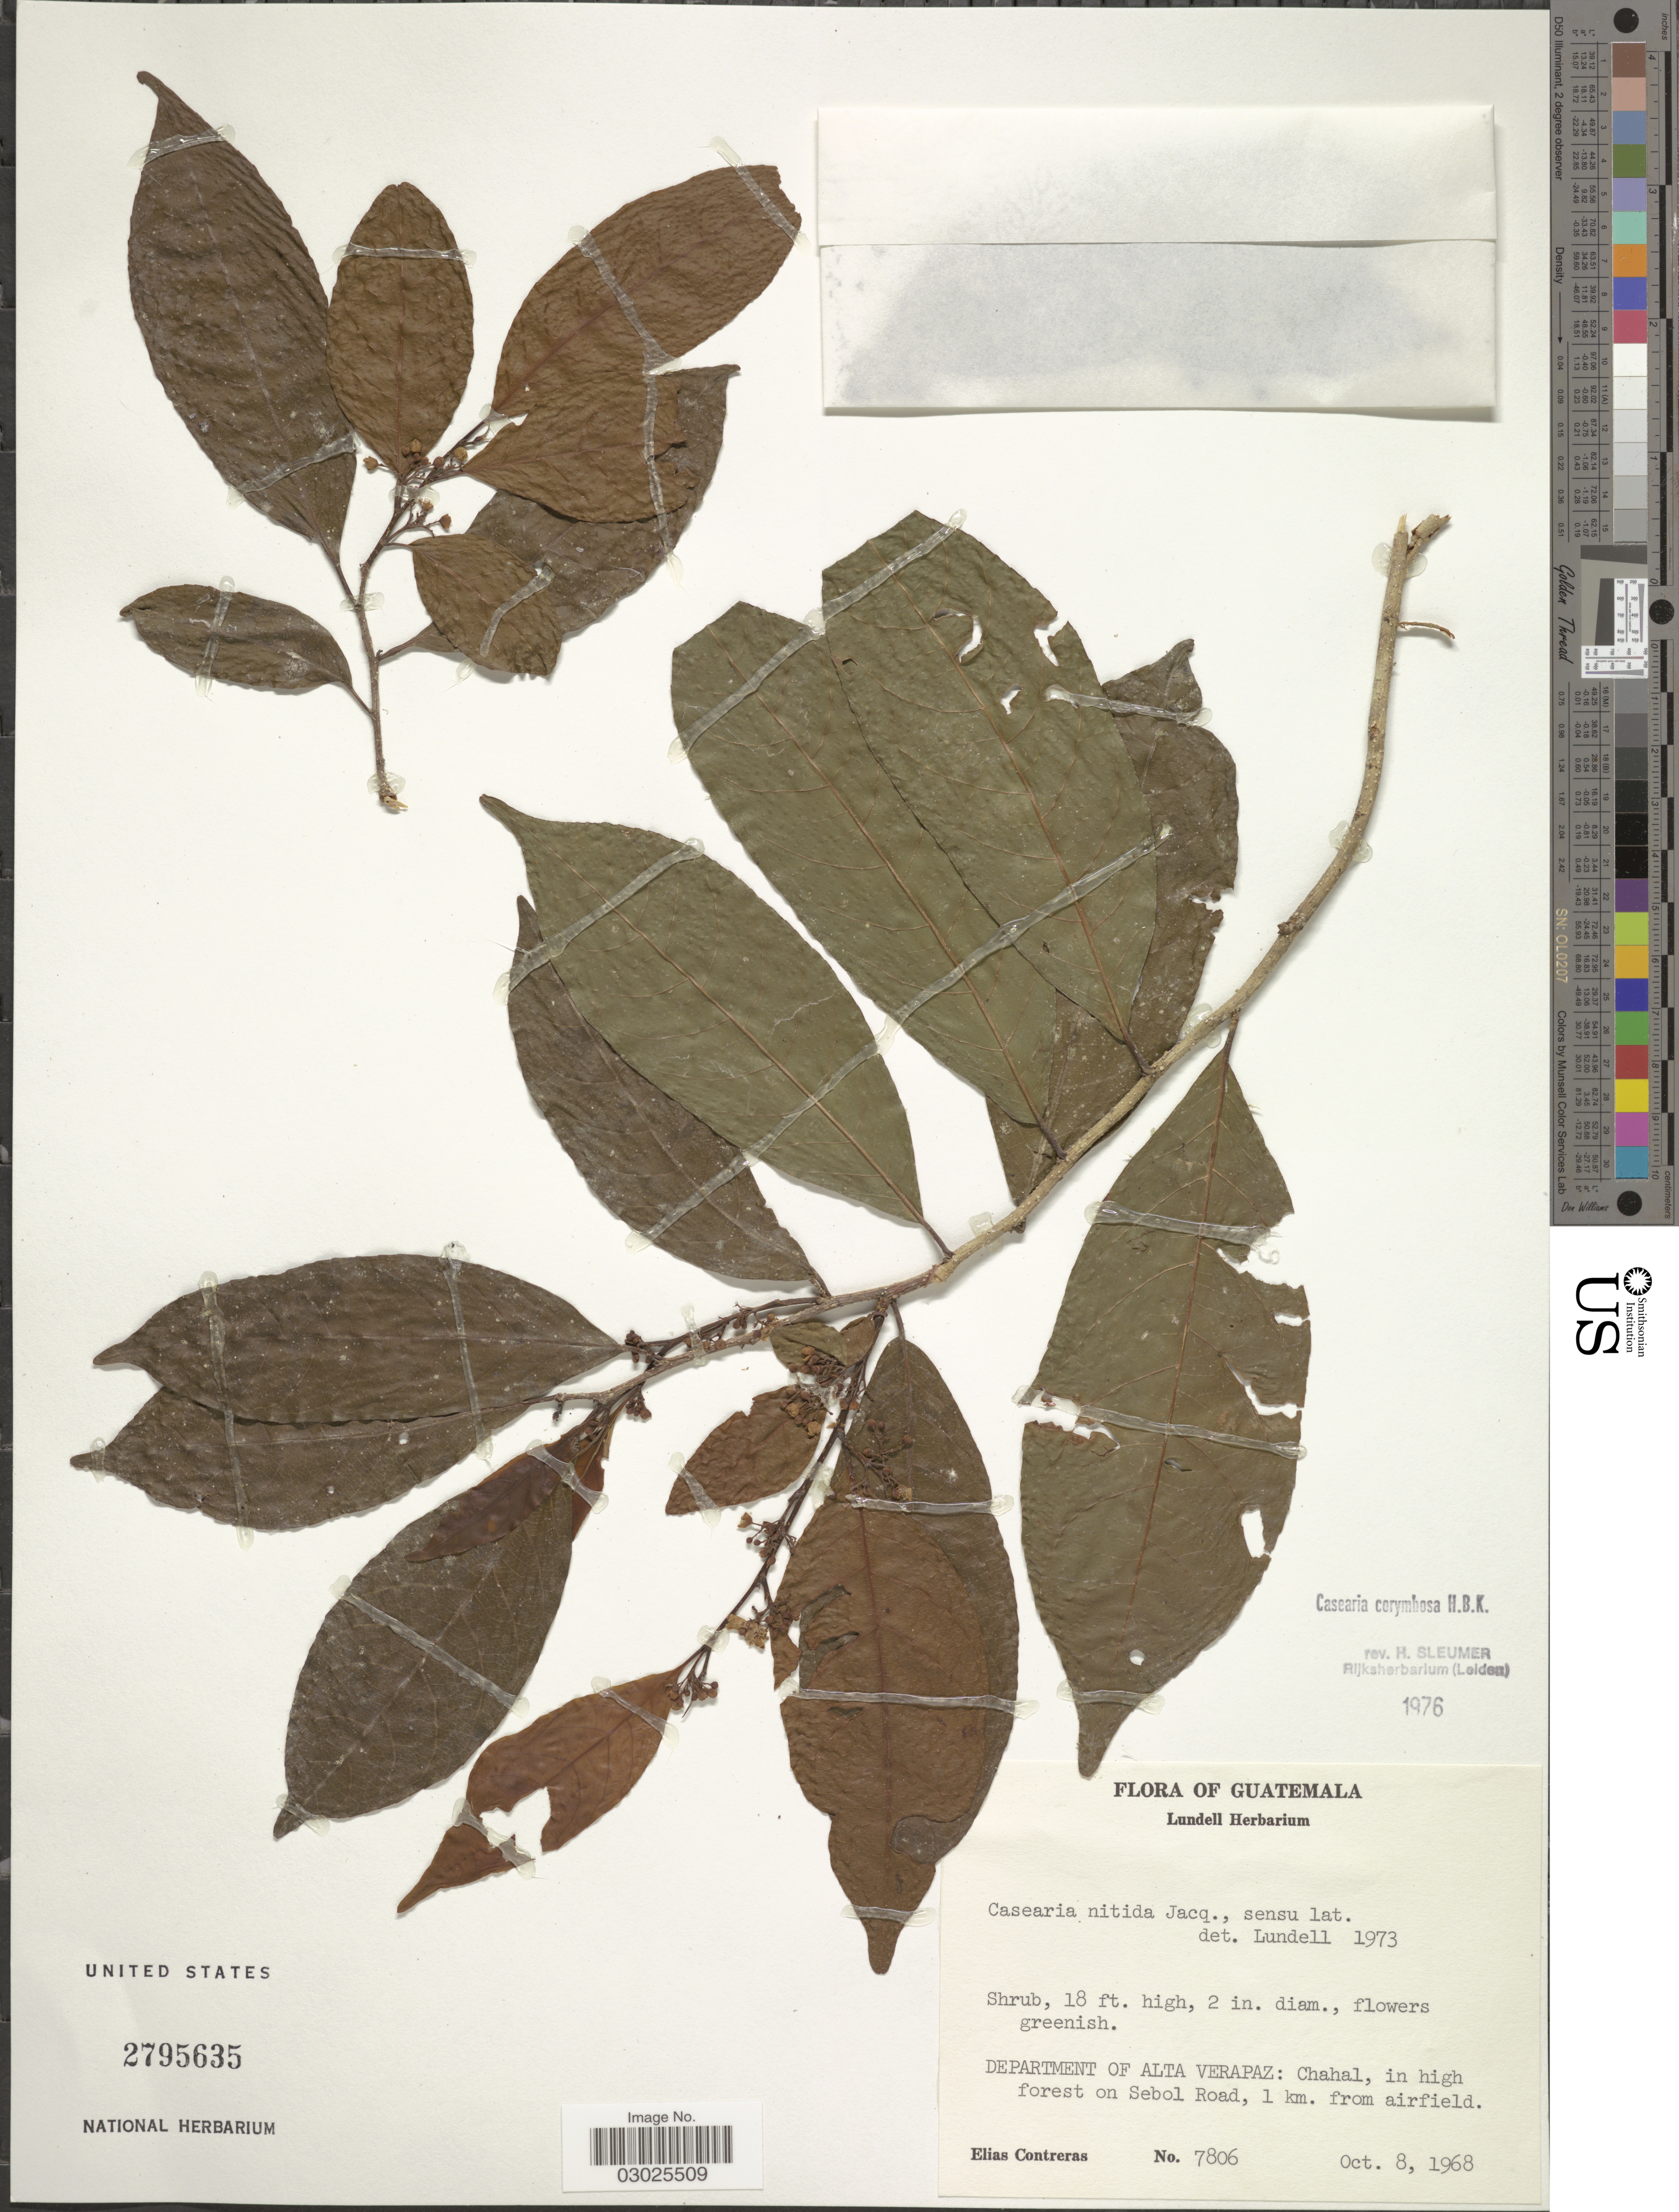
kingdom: Plantae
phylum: Tracheophyta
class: Magnoliopsida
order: Malpighiales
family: Salicaceae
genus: Casearia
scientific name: Casearia corymbosa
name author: Kunth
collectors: E. Contreras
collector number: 7806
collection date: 1968-10-08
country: Guatemala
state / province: Alta Verapaz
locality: Department of Alta Verapaz: Chahal, in high forest on Sebol Road, 1 km. from airfield.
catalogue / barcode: US 2795635